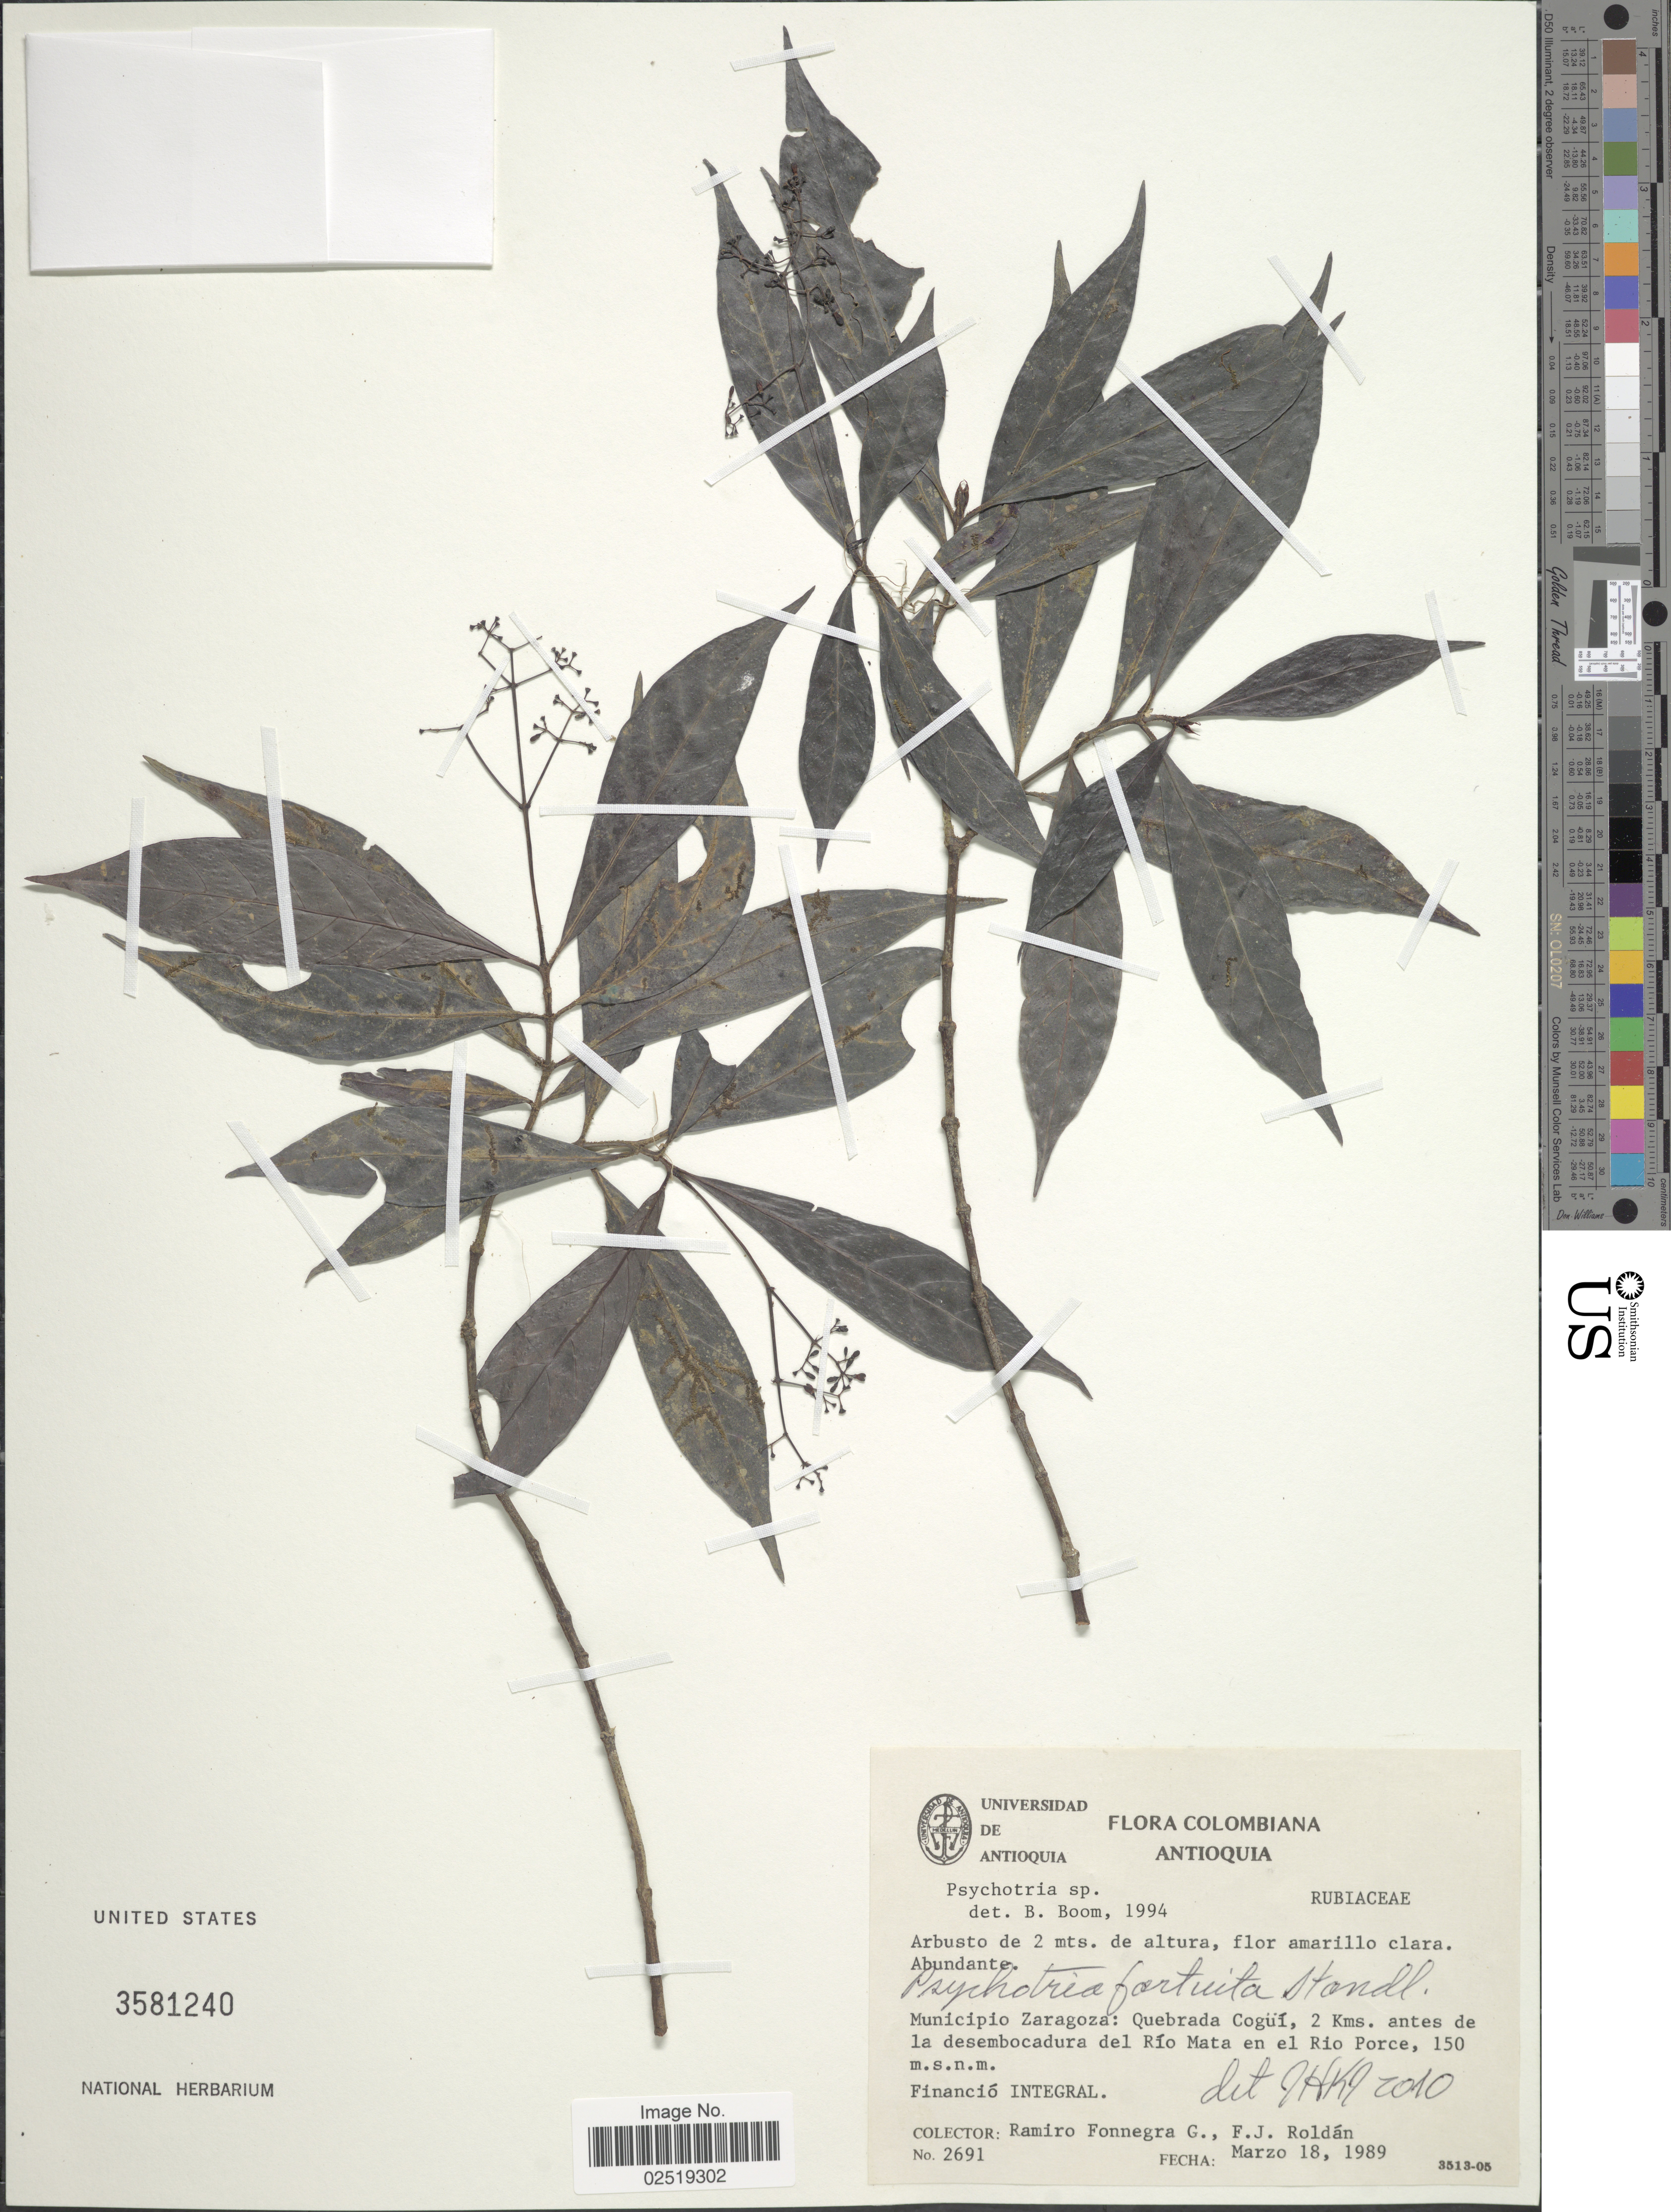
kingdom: Plantae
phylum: Tracheophyta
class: Magnoliopsida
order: Gentianales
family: Rubiaceae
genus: Psychotria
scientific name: Psychotria fortuita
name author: Standl.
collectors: R. Fonnegra G. & F. J. Roldán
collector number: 2691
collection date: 1989-03-18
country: Colombia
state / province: Antioquia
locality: Municipio Zaragoza: Quebrada Cogui, 2 Kms. antes de la desembocadura del Rio Mata en el Rio Porce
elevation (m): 150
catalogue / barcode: US 3581240